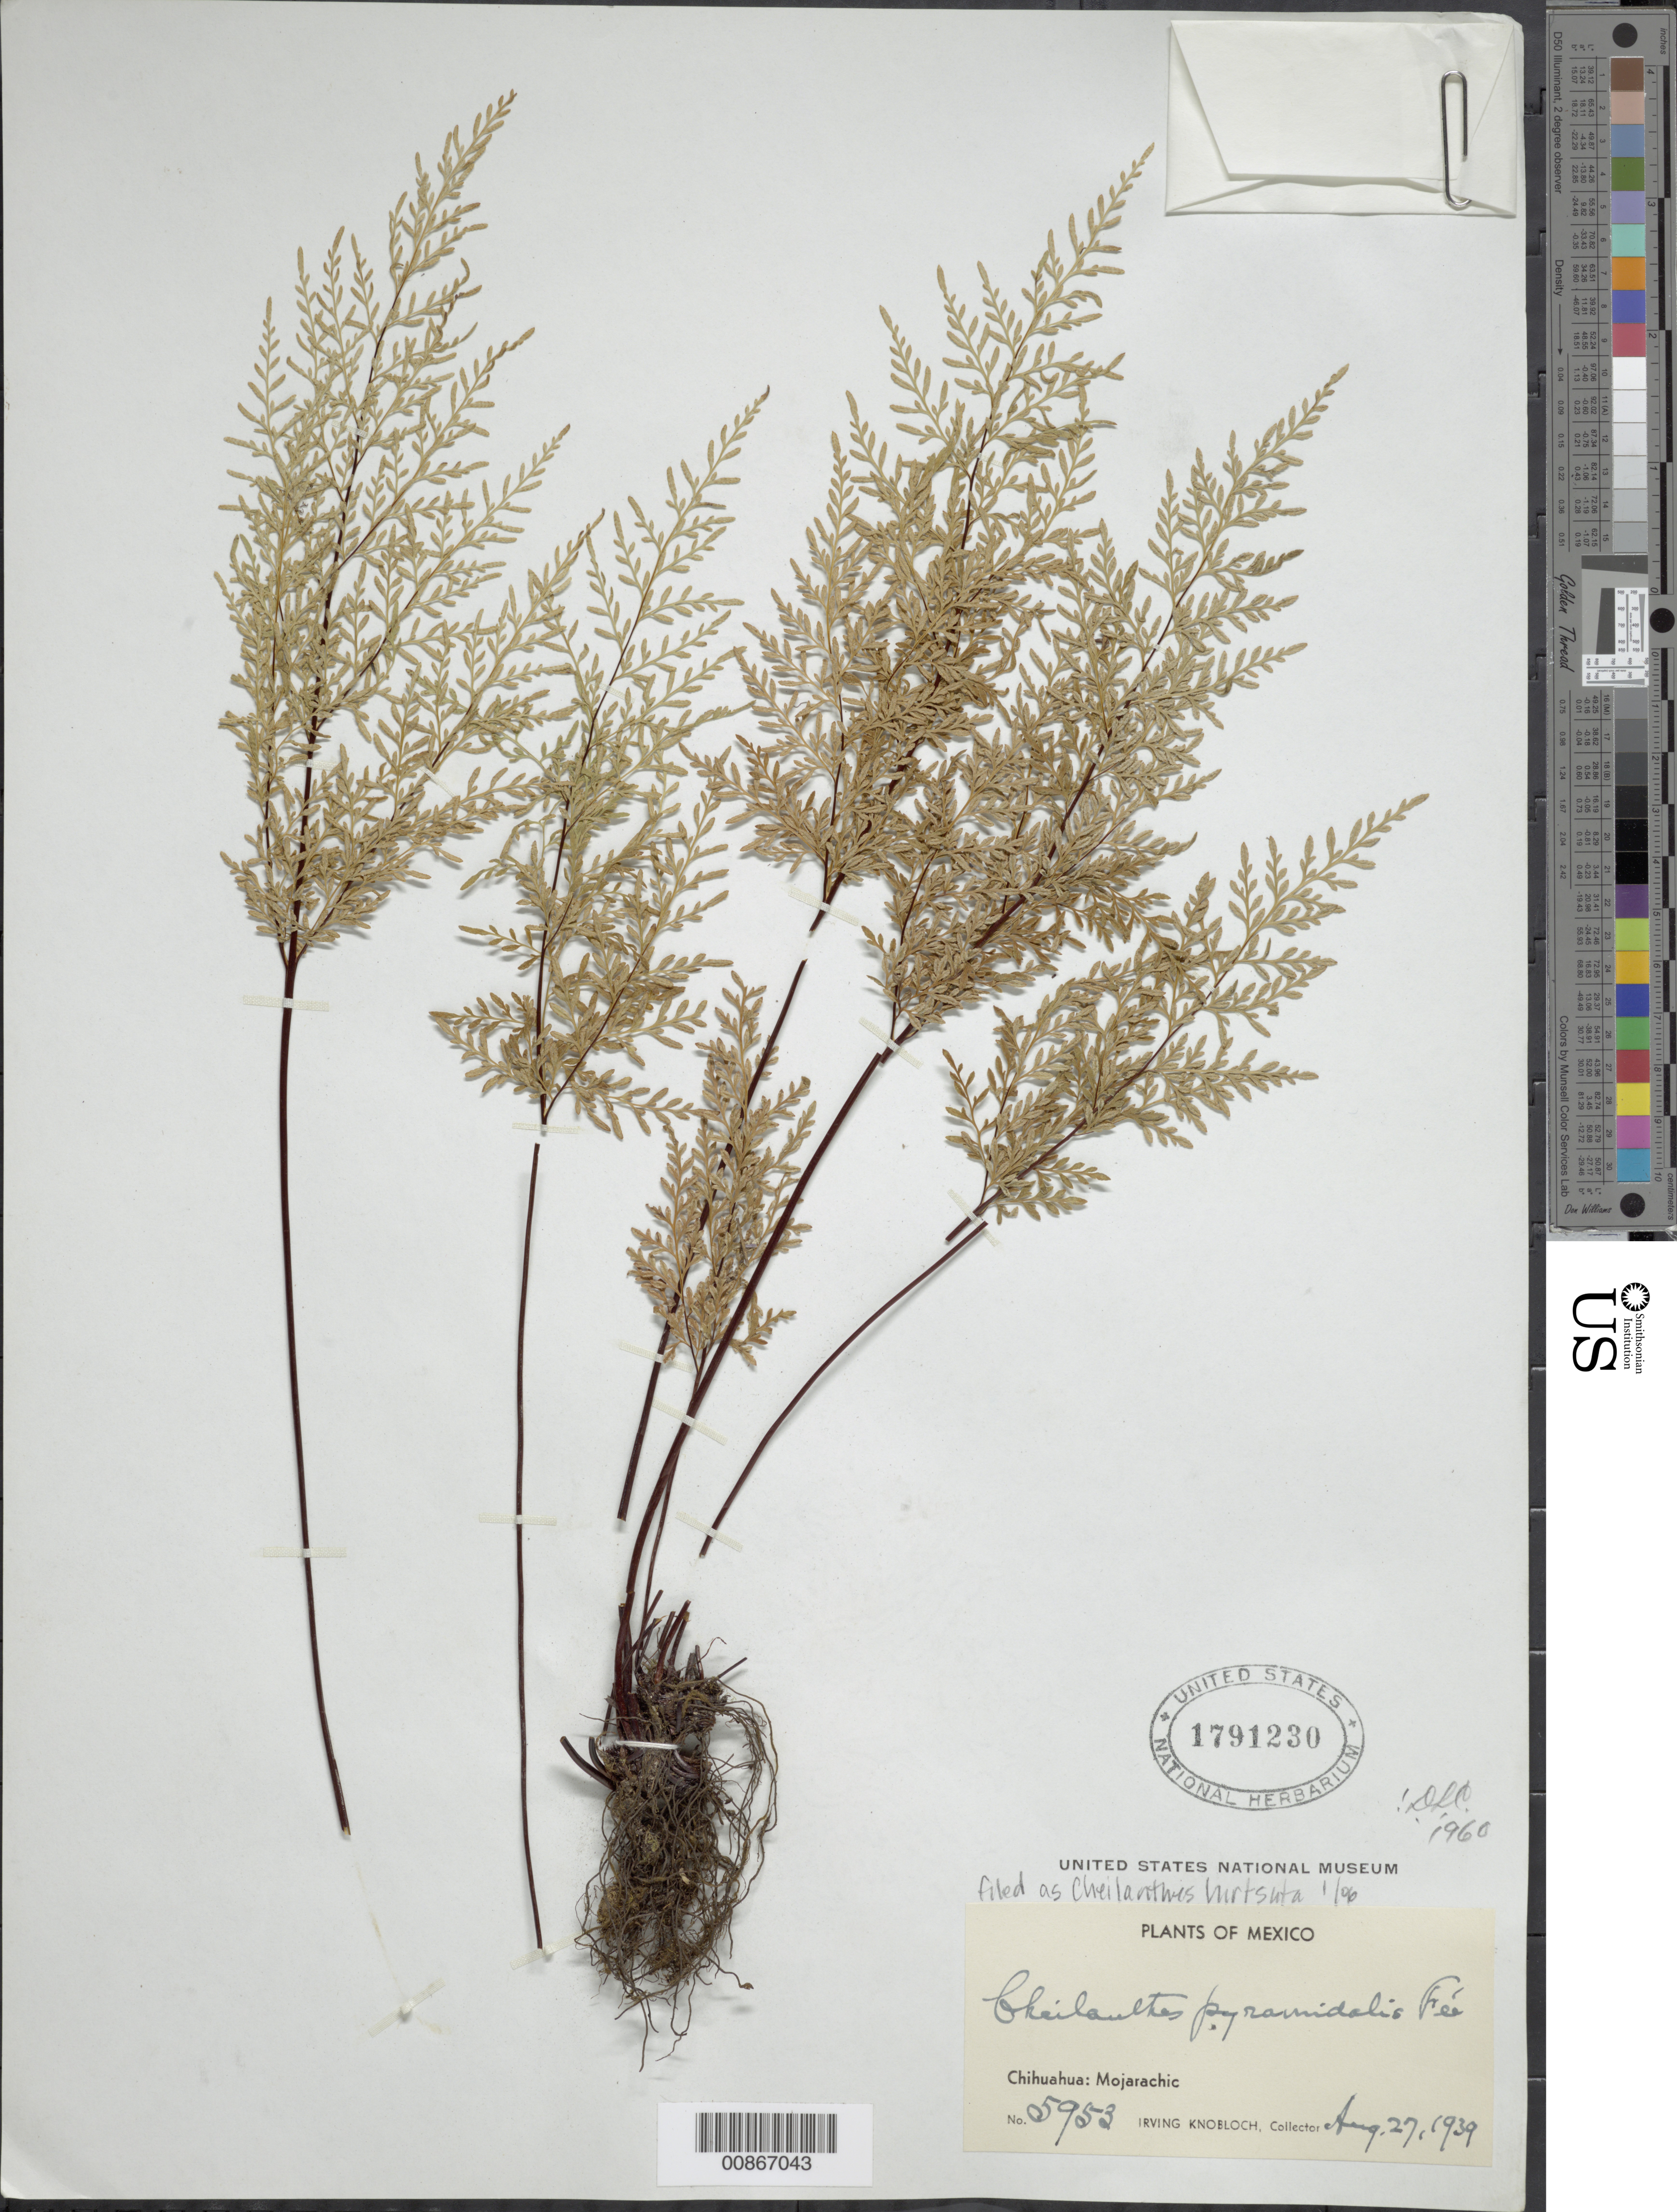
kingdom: Plantae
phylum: Tracheophyta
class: Polypodiopsida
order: Polypodiales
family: Pteridaceae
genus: Gaga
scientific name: Gaga hirsuta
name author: (Link) Fay W. Li & Windham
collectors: I. W. Knobloch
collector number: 5953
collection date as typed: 27 Aug 1939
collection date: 1939-08-27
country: Mexico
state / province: Chihuahua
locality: Mojarachic, Chihuahua.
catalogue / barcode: US 1791230